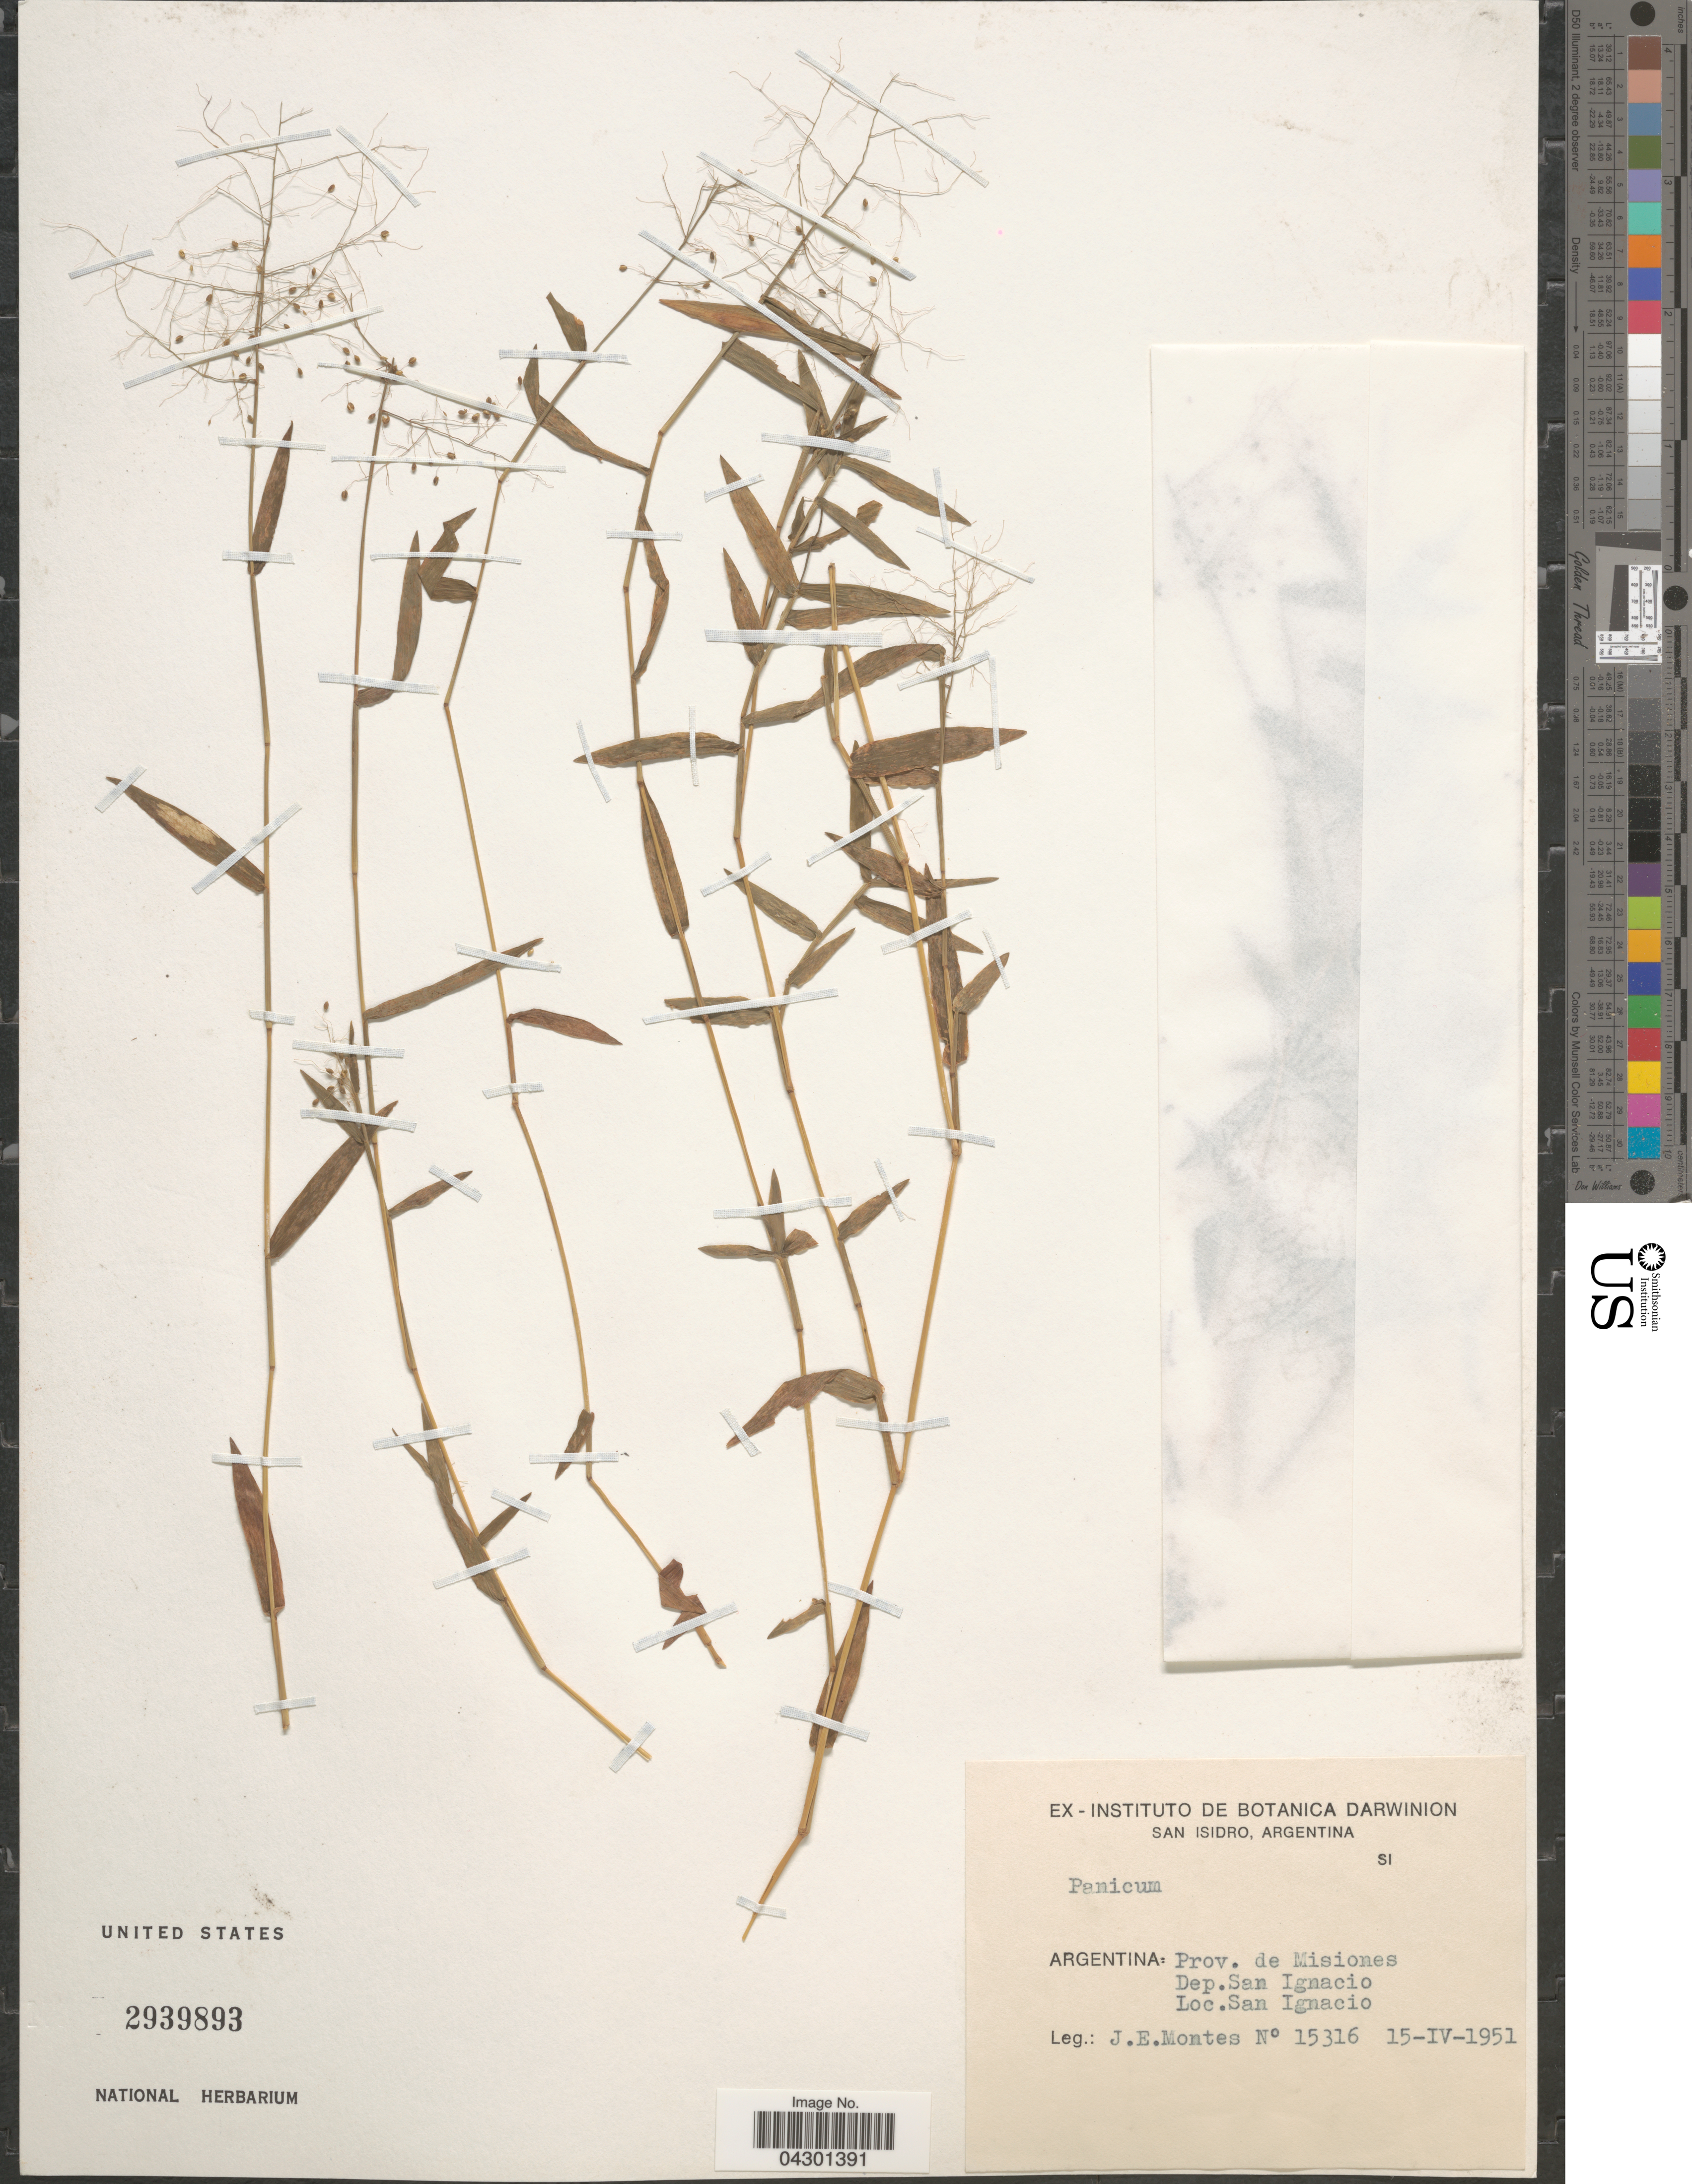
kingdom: Plantae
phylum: Tracheophyta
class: Liliopsida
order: Poales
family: Poaceae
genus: Panicum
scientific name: Panicum sp.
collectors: J. E. Montes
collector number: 15316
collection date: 1951-04-15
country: Argentina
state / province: Misiones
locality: Dep.San Ignacio. San Ignacio.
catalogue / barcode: US 2939893